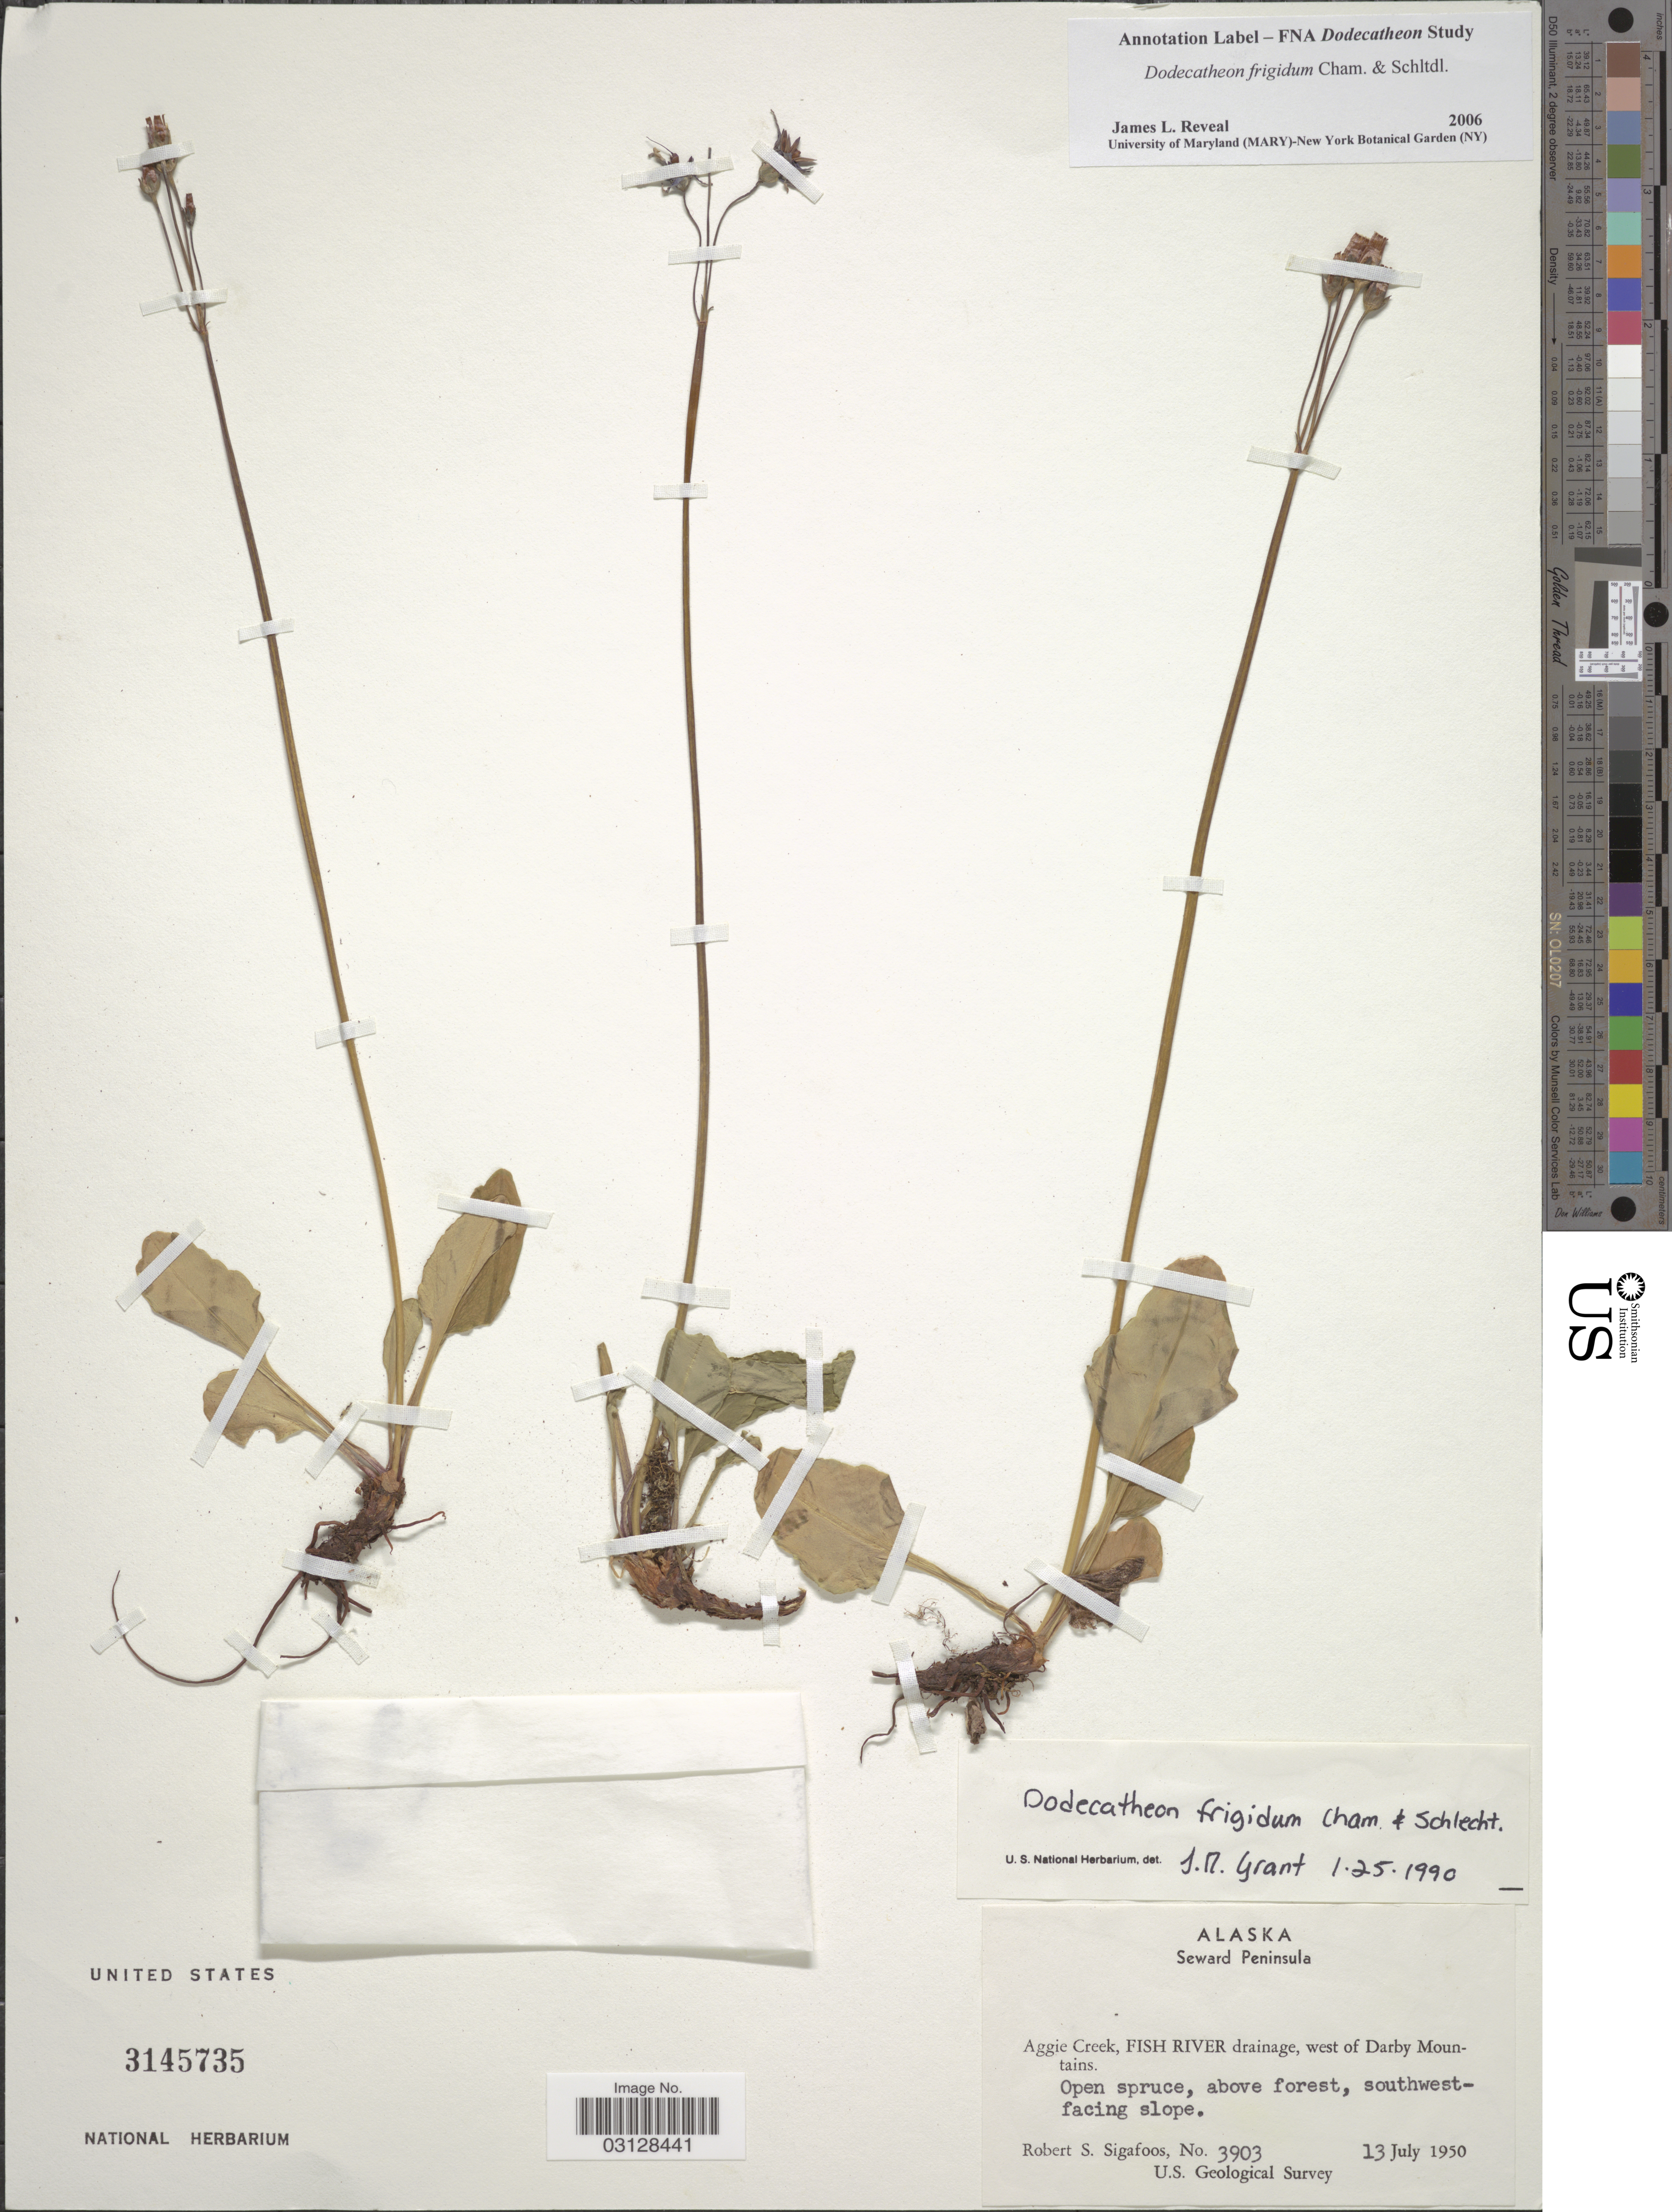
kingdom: Plantae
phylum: Tracheophyta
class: Magnoliopsida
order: Ericales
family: Primulaceae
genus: Dodecatheon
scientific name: Dodecatheon frigidum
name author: Cham. & Schltdl.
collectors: R. Sigafoos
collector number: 3903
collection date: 1950-07-13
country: United States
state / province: Alaska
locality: Seward Peninsula. Aggie Creek, Fish River drainage, west of Darby Mountains.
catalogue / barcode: US 3145735